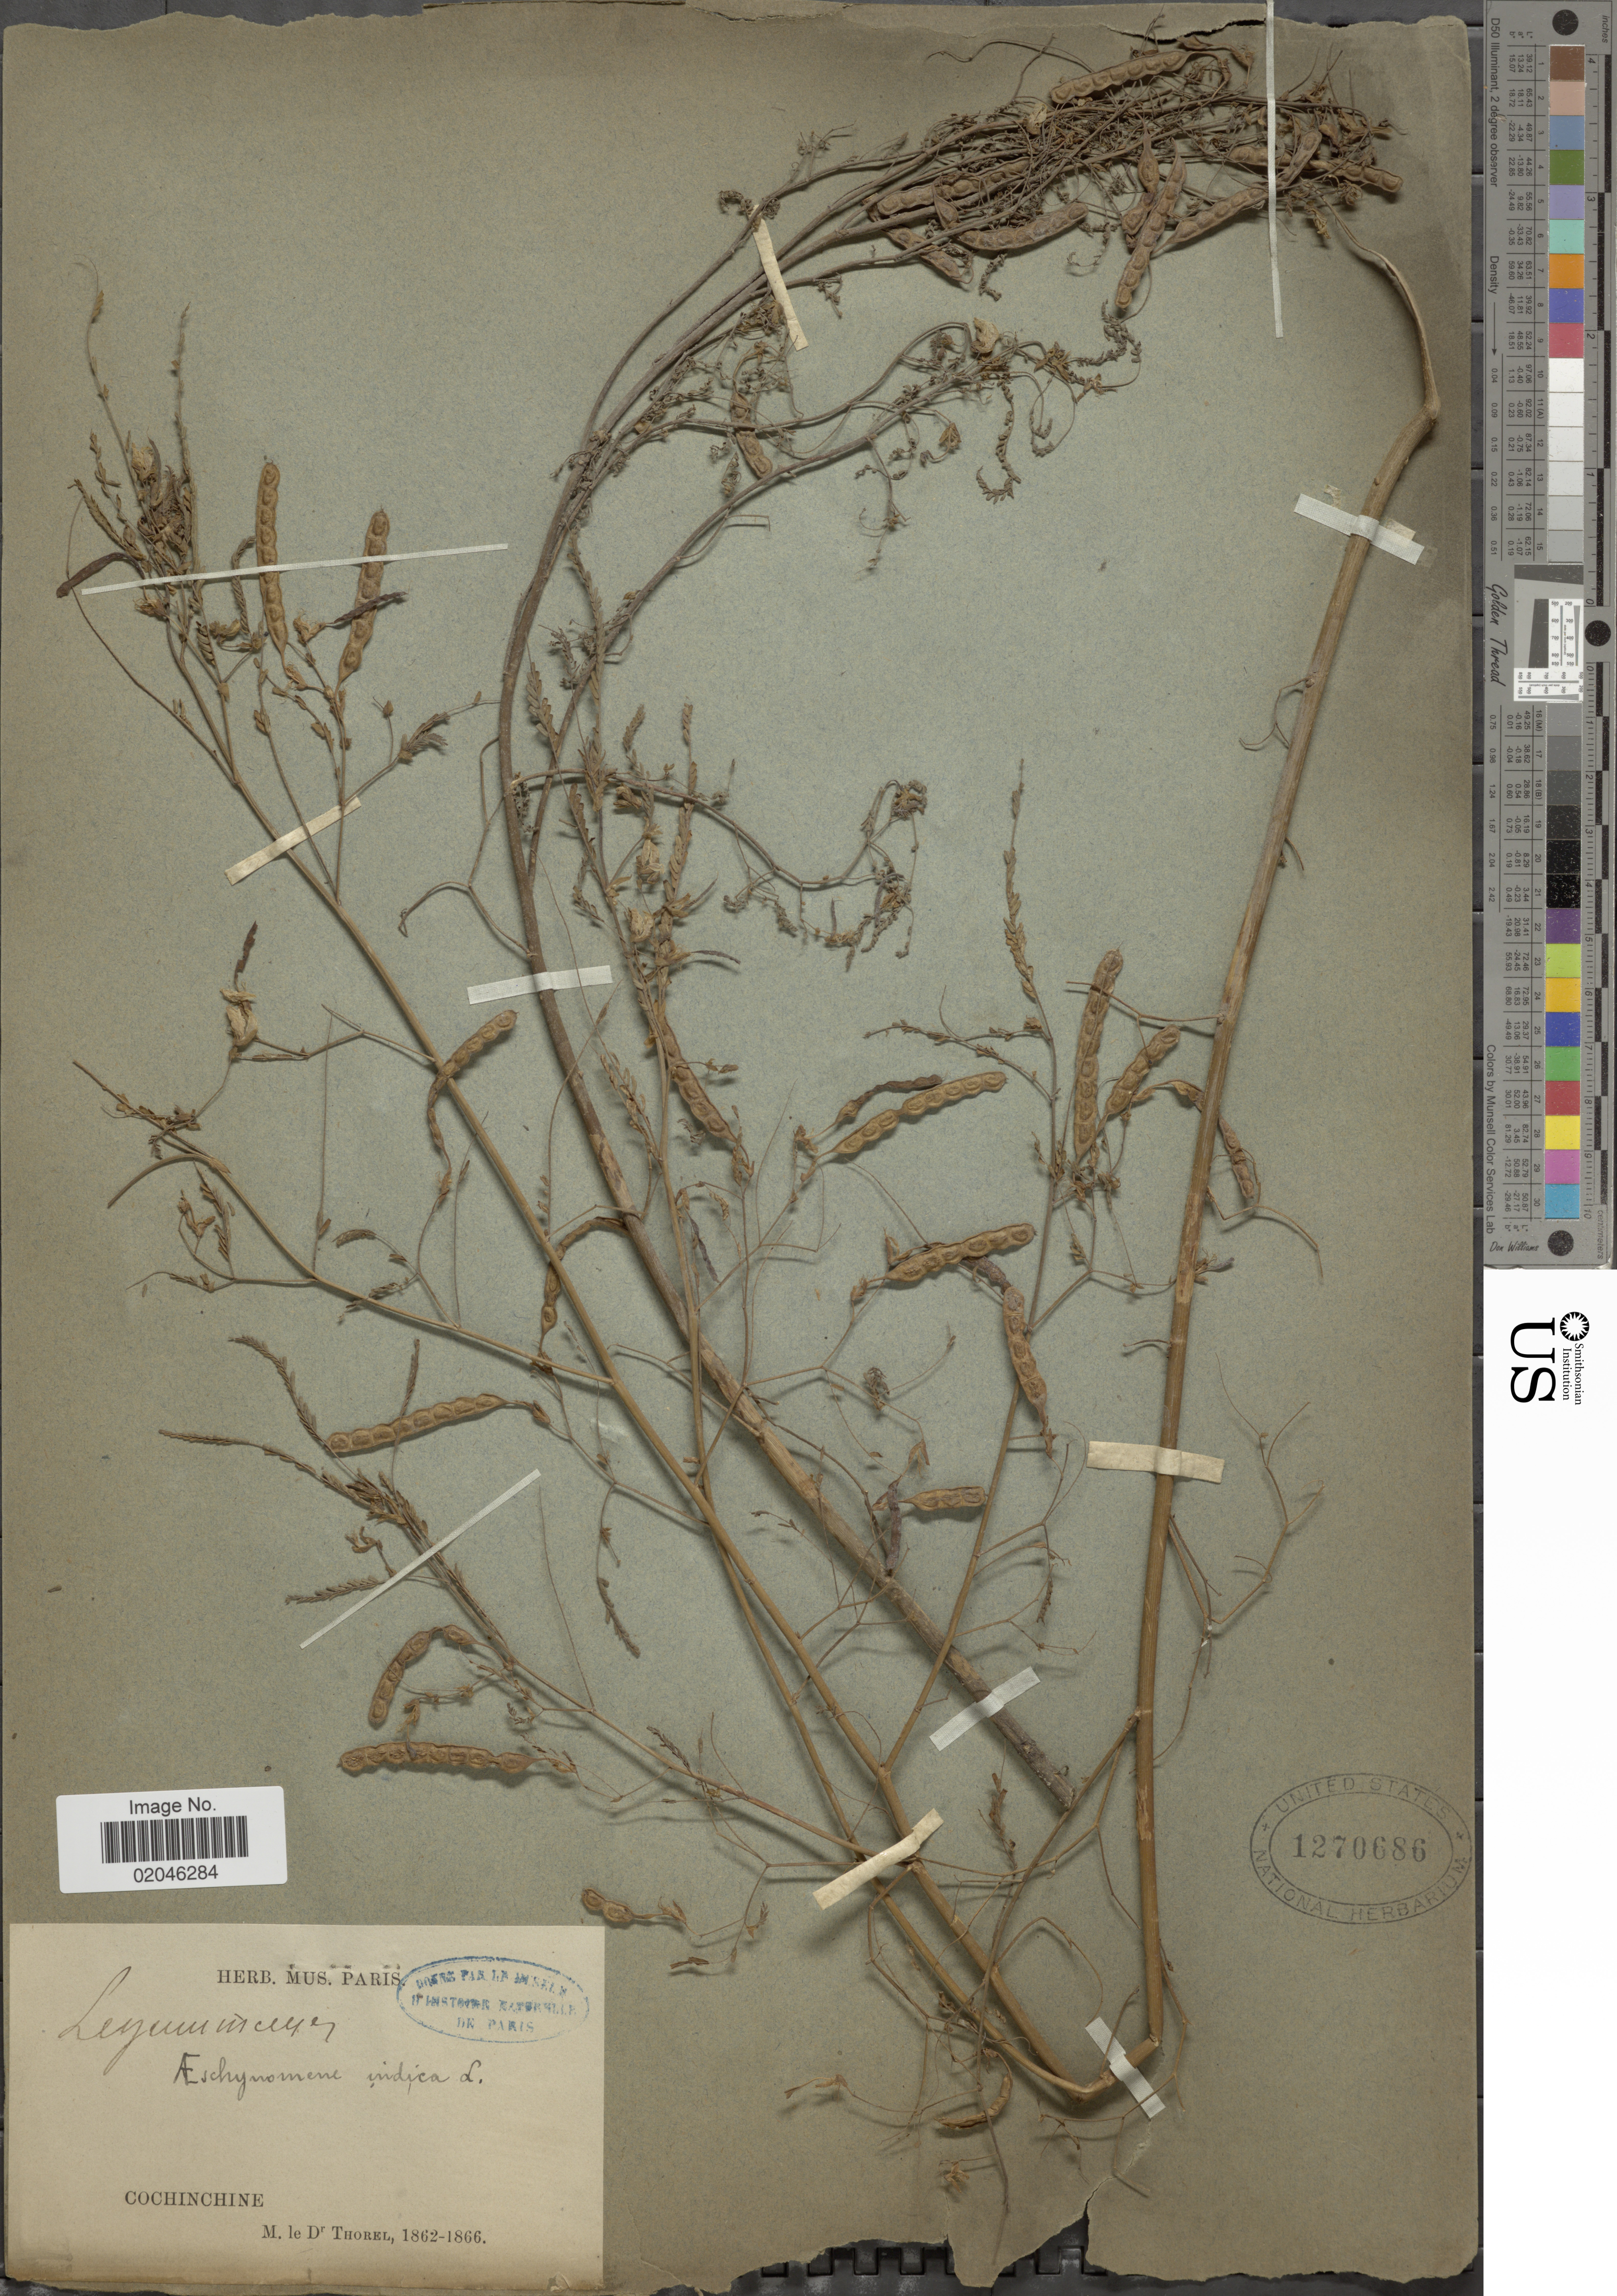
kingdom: Plantae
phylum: Tracheophyta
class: Magnoliopsida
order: Fabales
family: Fabaceae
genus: Aeschynomene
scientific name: Aeschynomene indica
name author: L.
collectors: Thorel, M. "M. [=Monsieur] Thorel" DO NOT USE (error for C. Thorel)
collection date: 1862/1866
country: Vietnam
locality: Cochinchine.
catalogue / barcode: US 1270686